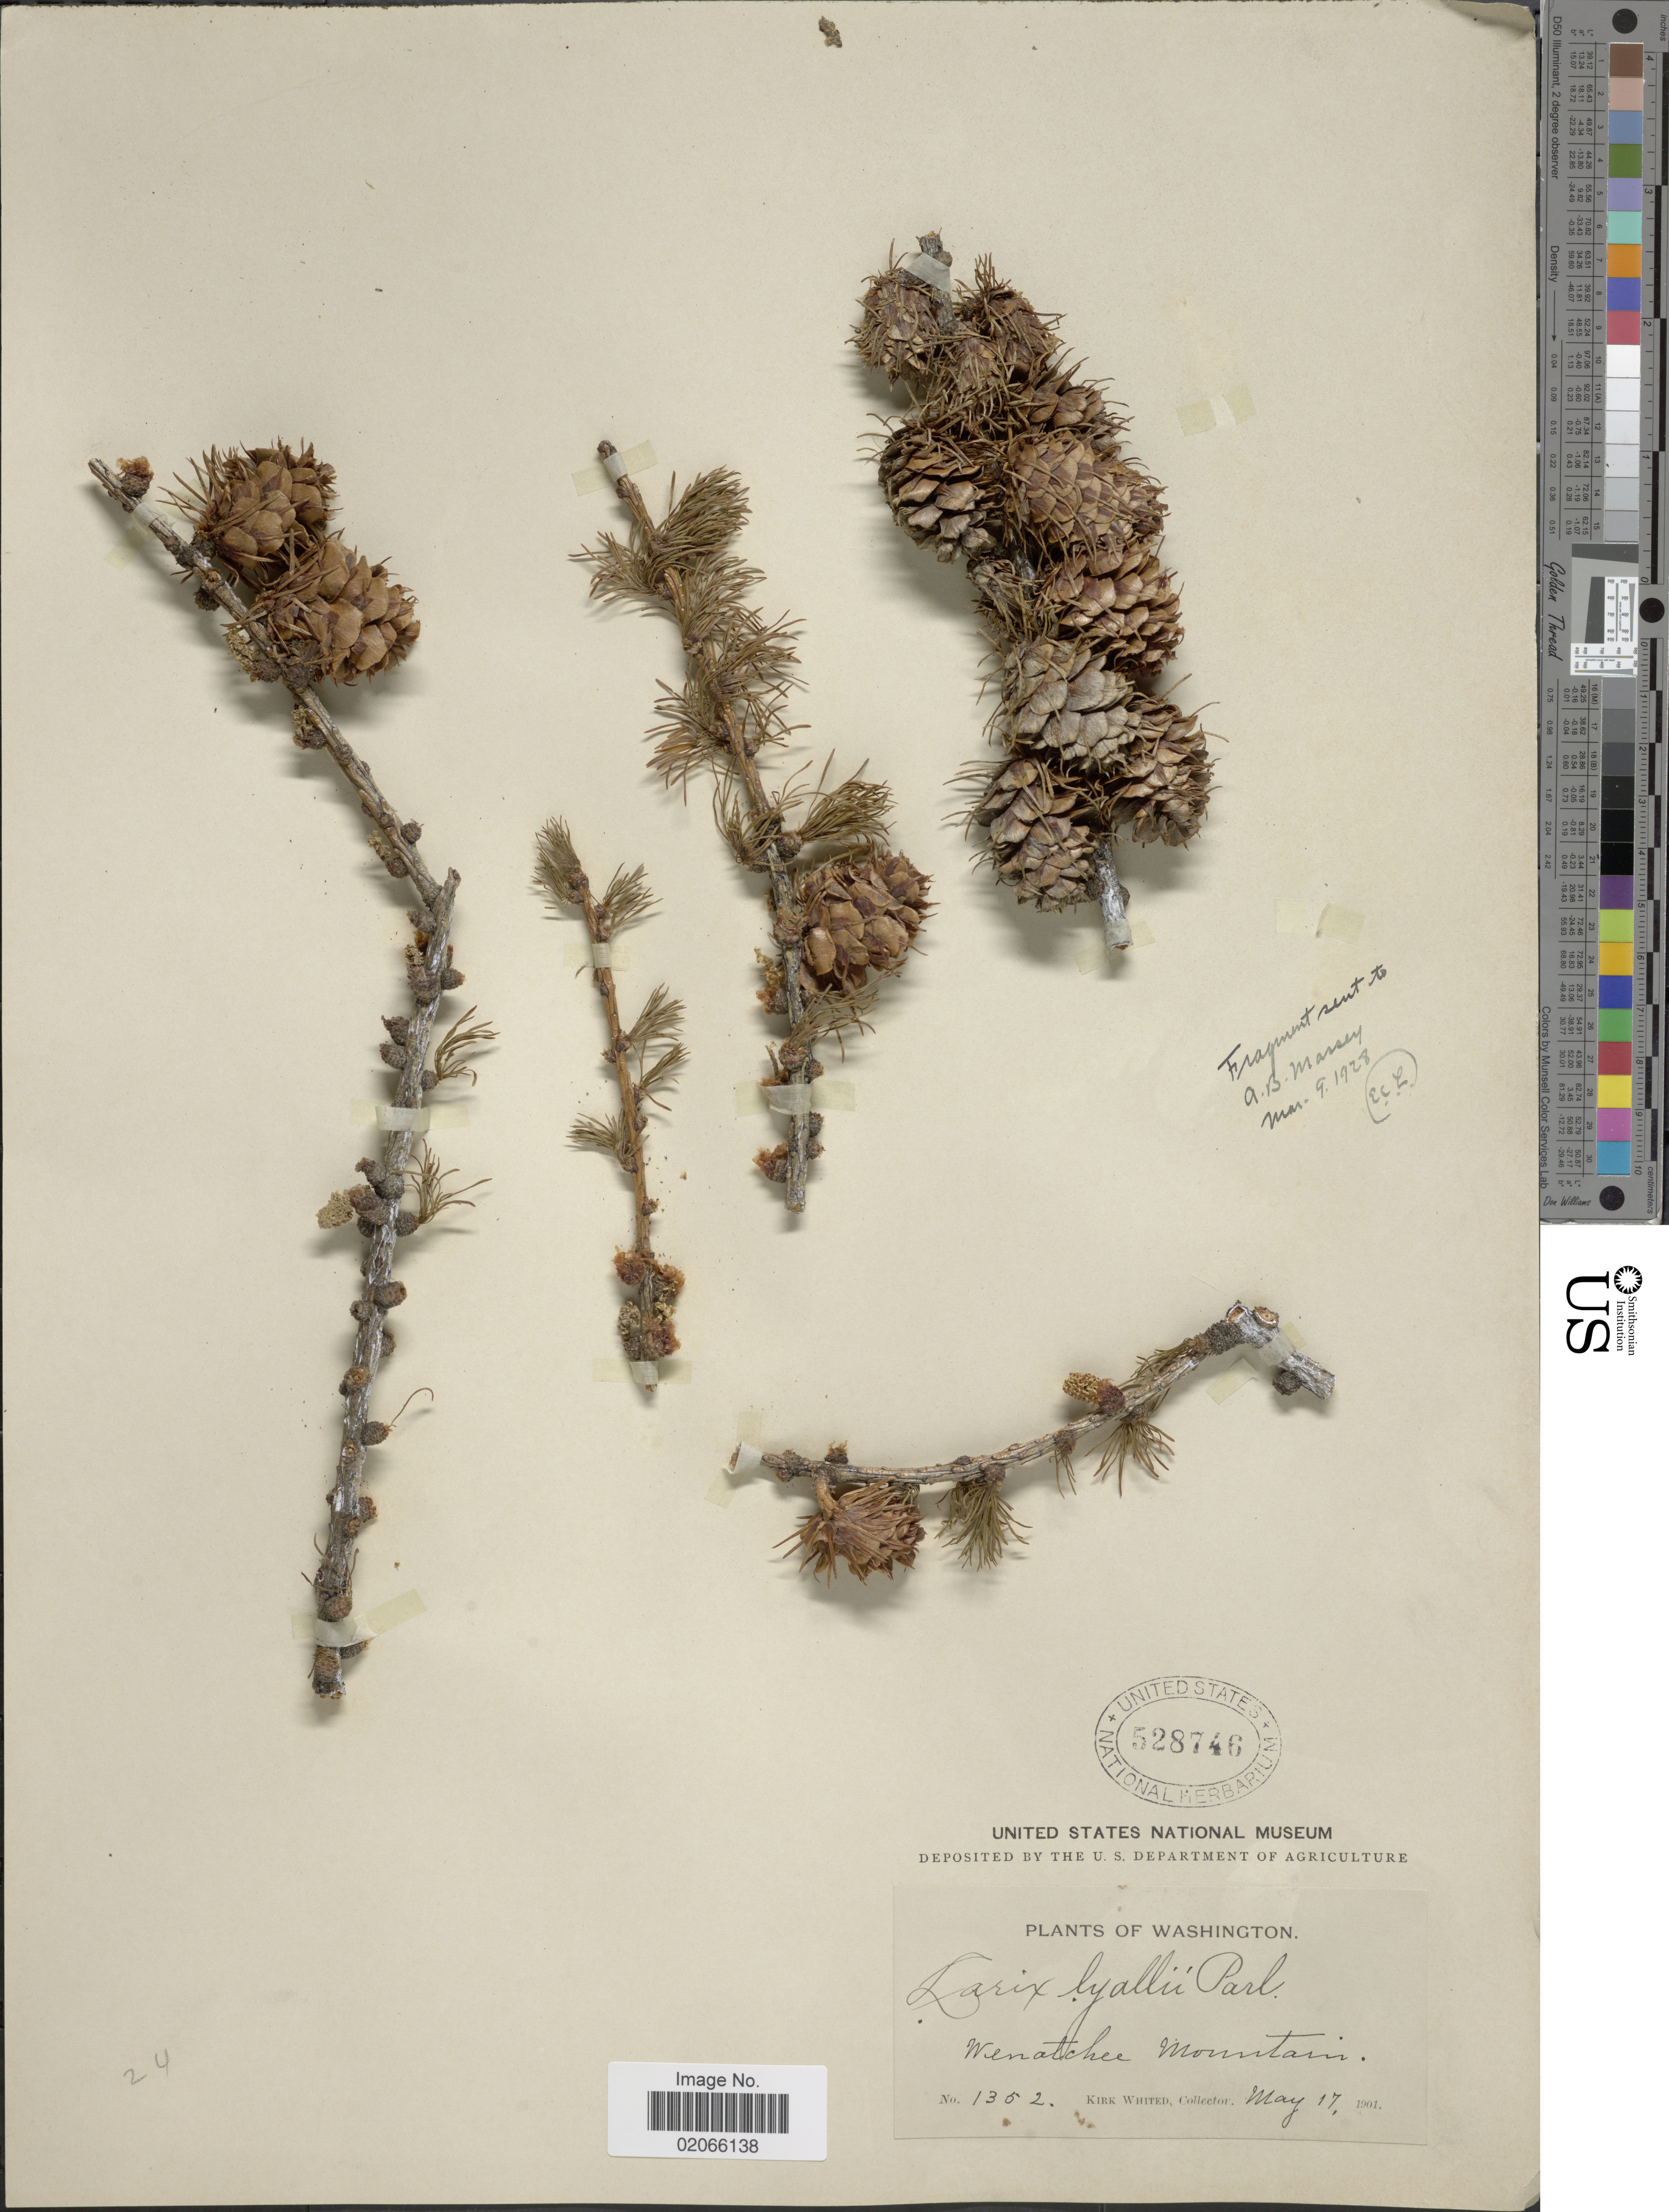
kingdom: Plantae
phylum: Tracheophyta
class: Pinopsida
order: Pinales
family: Pinaceae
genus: Larix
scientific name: Larix lyallii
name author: Parl.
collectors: K. Whited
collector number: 1352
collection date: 1901-05-17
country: United States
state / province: Washington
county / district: Chelan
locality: Washington, wenatchee Mountain.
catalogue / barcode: US 528746